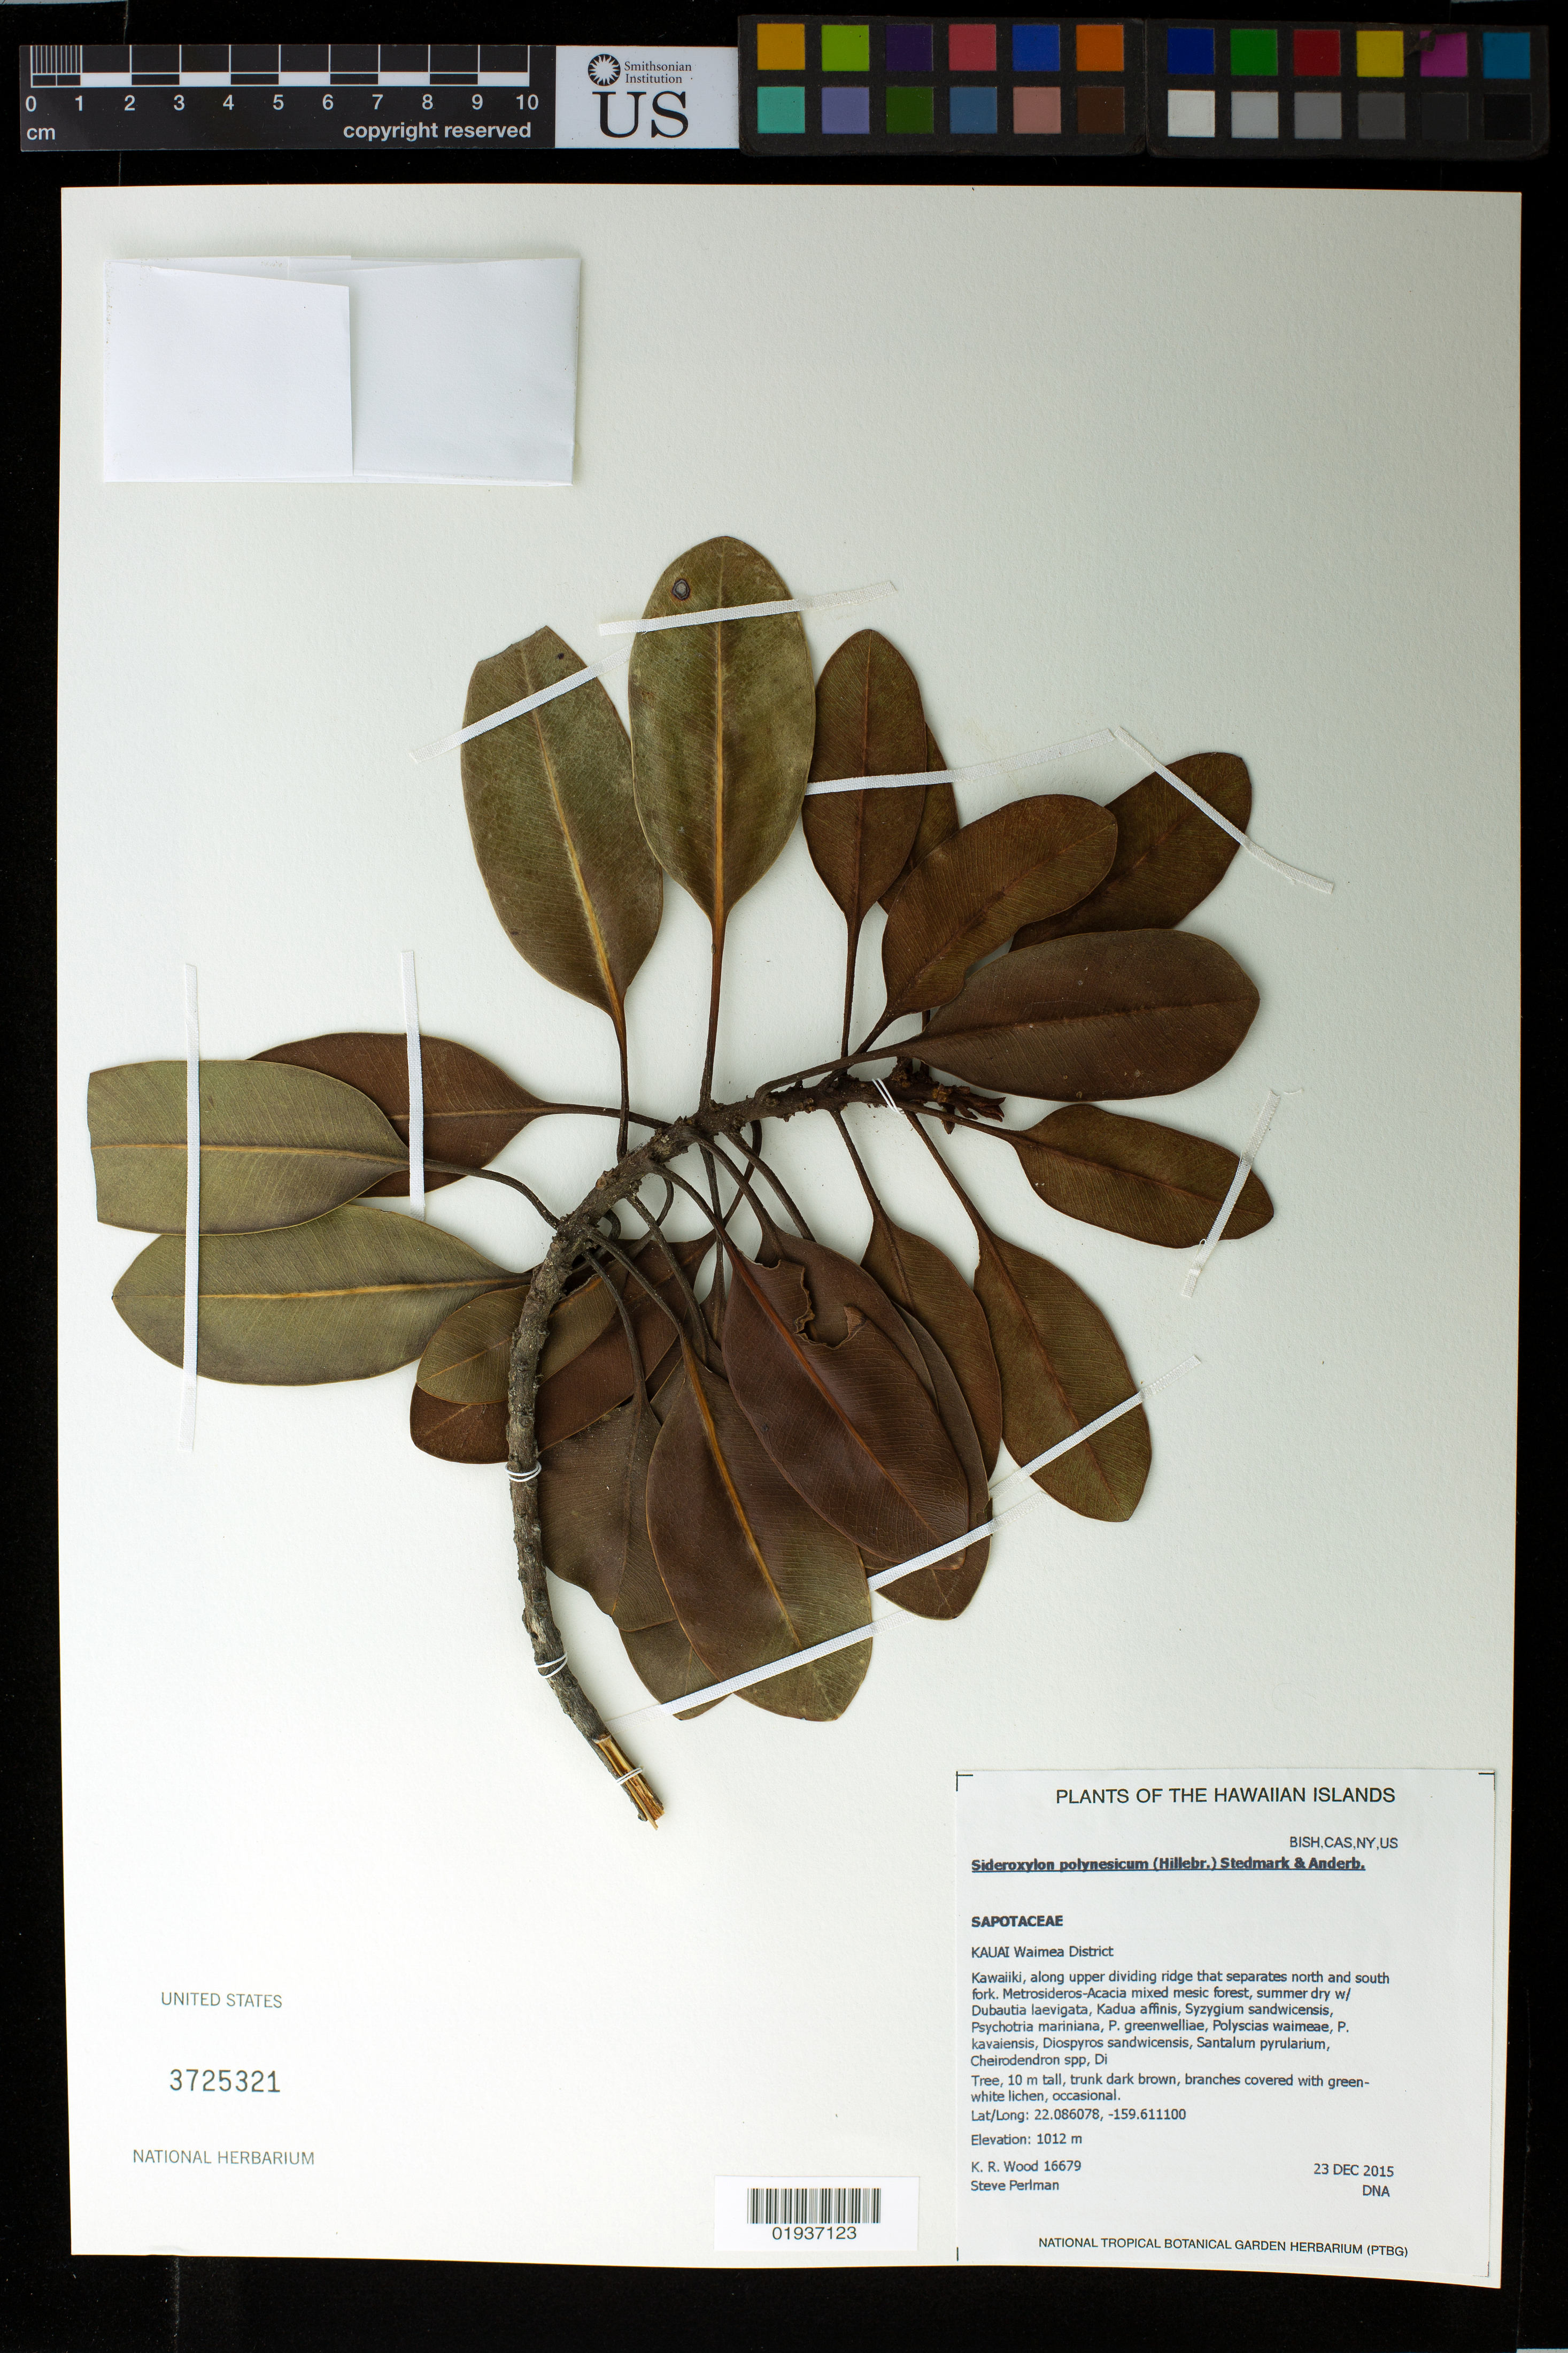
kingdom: Plantae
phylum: Tracheophyta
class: Magnoliopsida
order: Ericales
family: Sapotaceae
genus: Sideroxylon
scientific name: Sideroxylon polynesicum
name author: (Hillebr.) Smedmark & Anderb.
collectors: K. R. Wood & S. P. Perlman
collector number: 16679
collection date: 2015-12-25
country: United States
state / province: Hawaii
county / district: Kauai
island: Kaua'i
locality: Waimea District, Kawaiiki, along upper dividing ridge that separates north and south fork.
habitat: Mixed mesic forest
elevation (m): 1012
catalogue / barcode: US 3725321